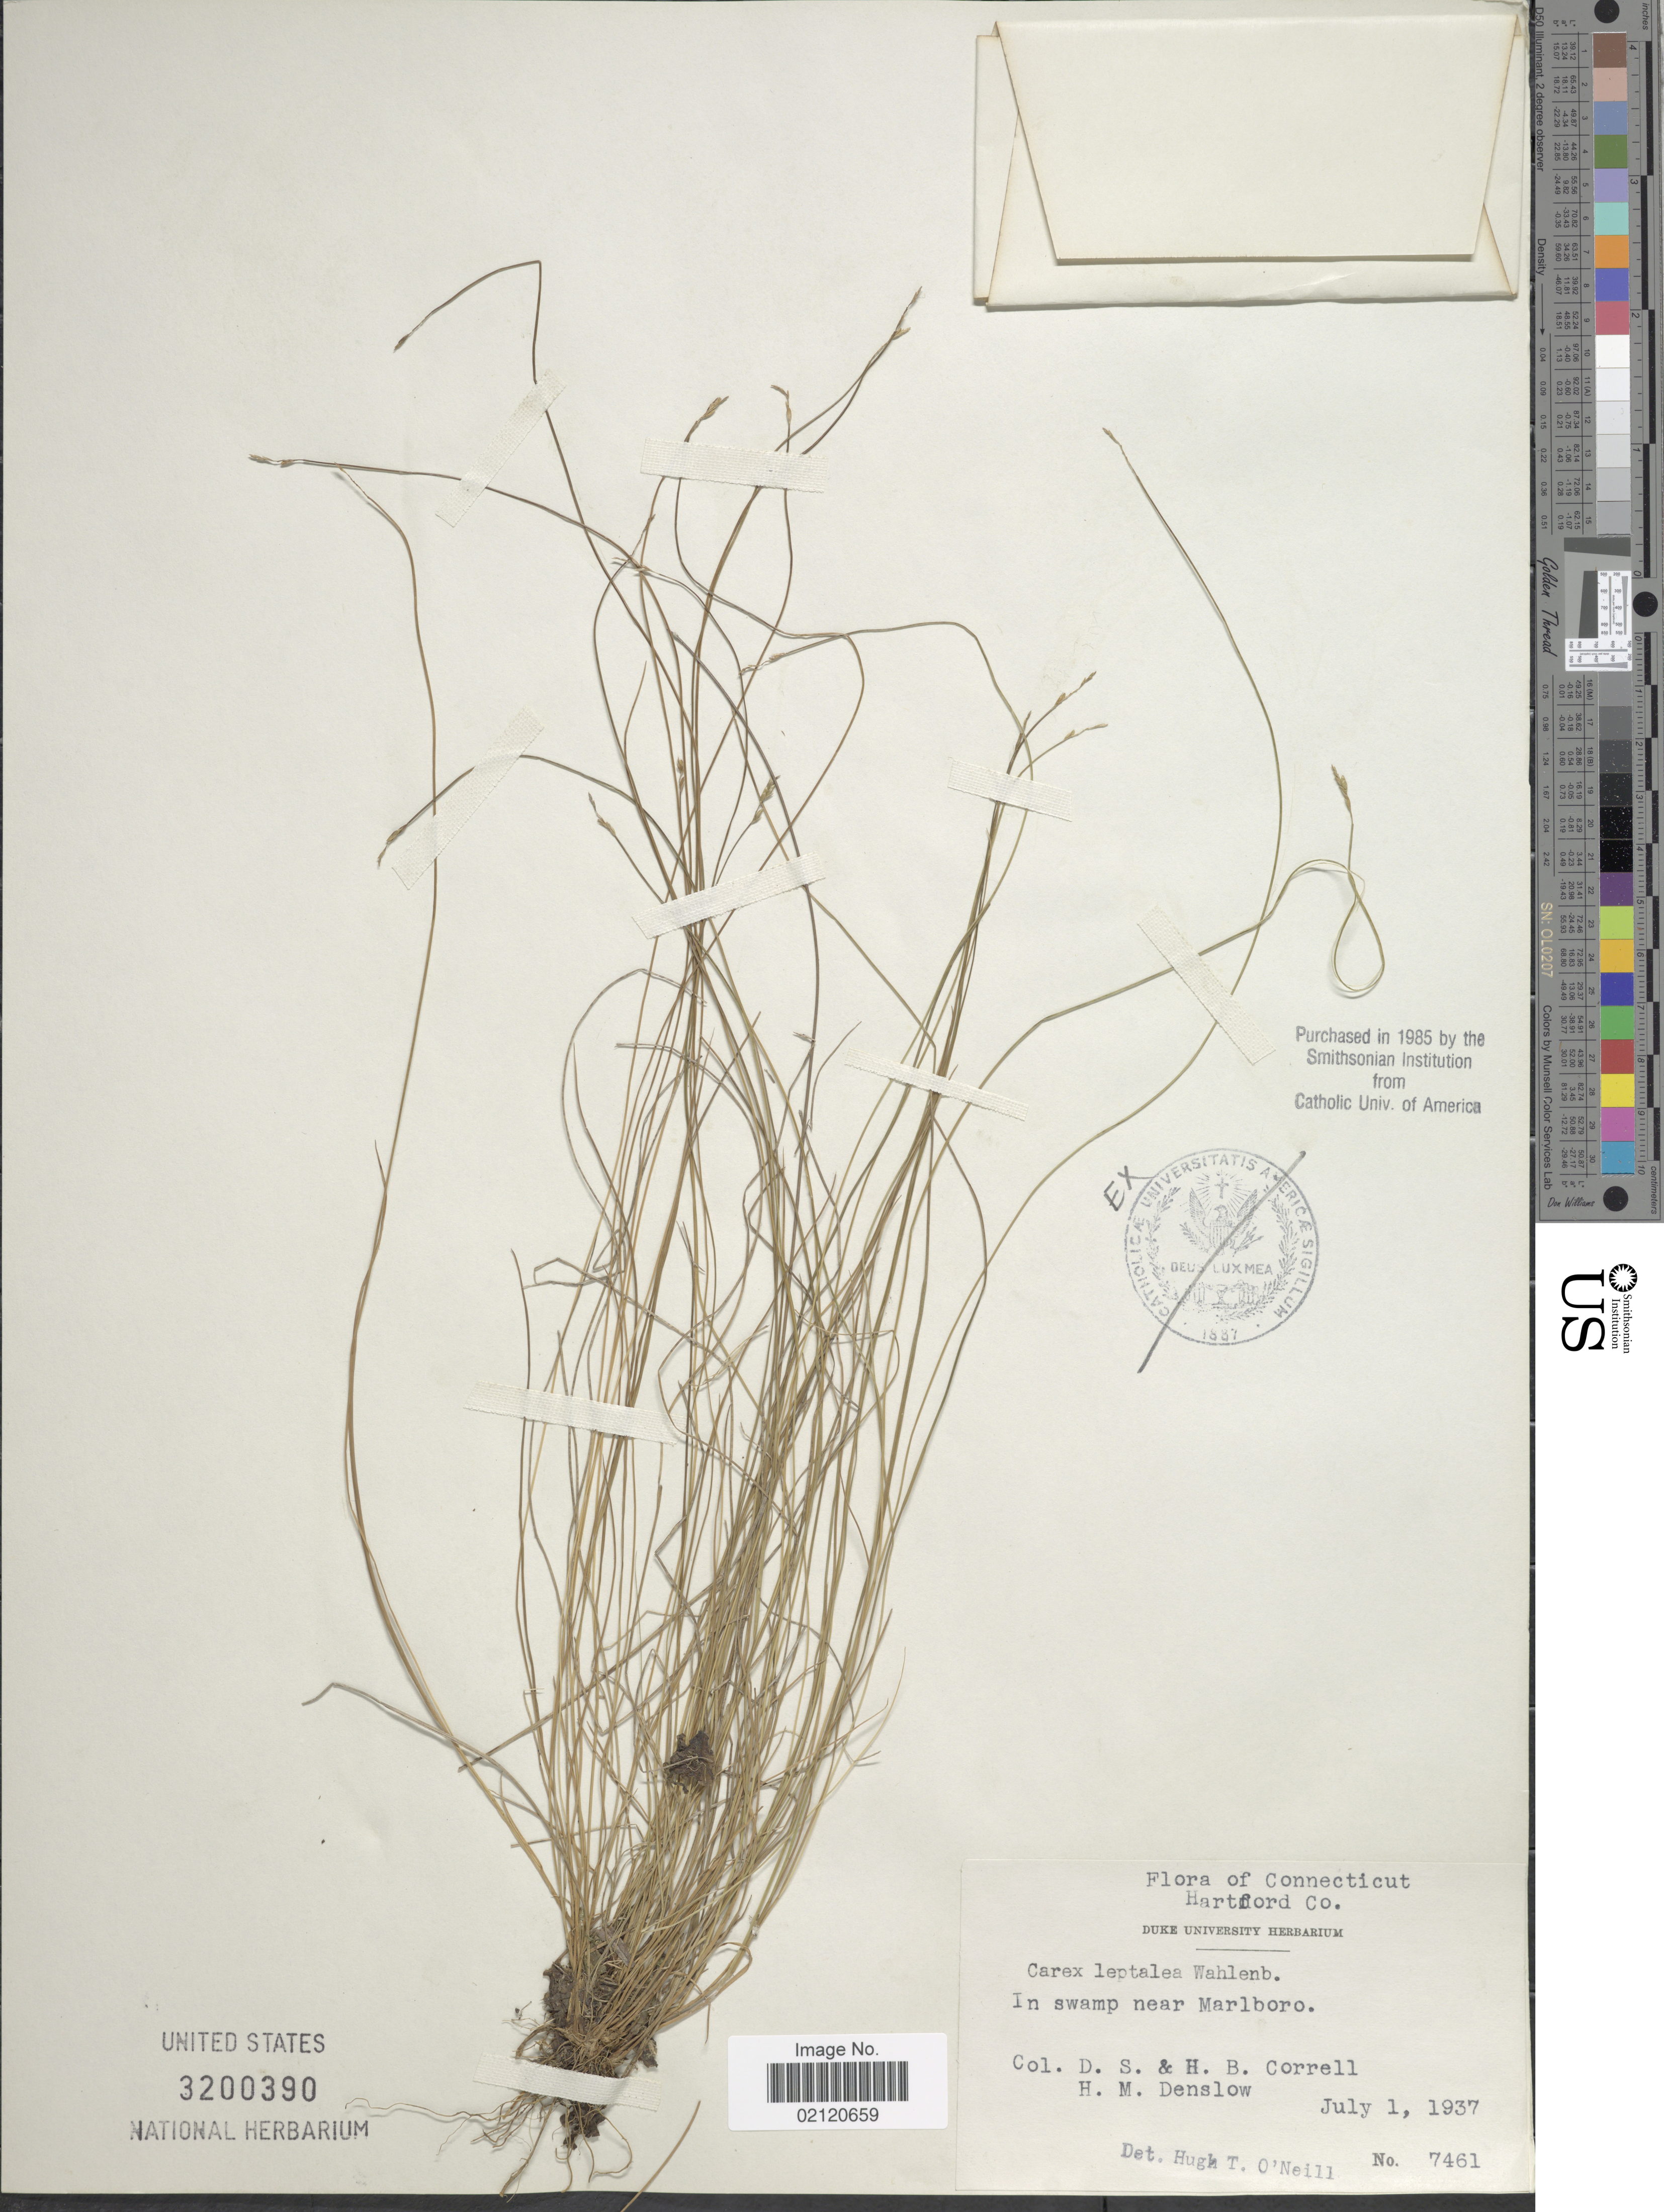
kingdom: Plantae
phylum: Tracheophyta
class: Liliopsida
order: Poales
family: Cyperaceae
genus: Carex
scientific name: Carex leptalea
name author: Wahlenb.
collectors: D. S. Correll, H. Correll & H. Denslow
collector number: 7461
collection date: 1937-07-01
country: United States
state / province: Connecticut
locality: Hartford Co., In swamp near Marlboro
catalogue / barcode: US 3200390